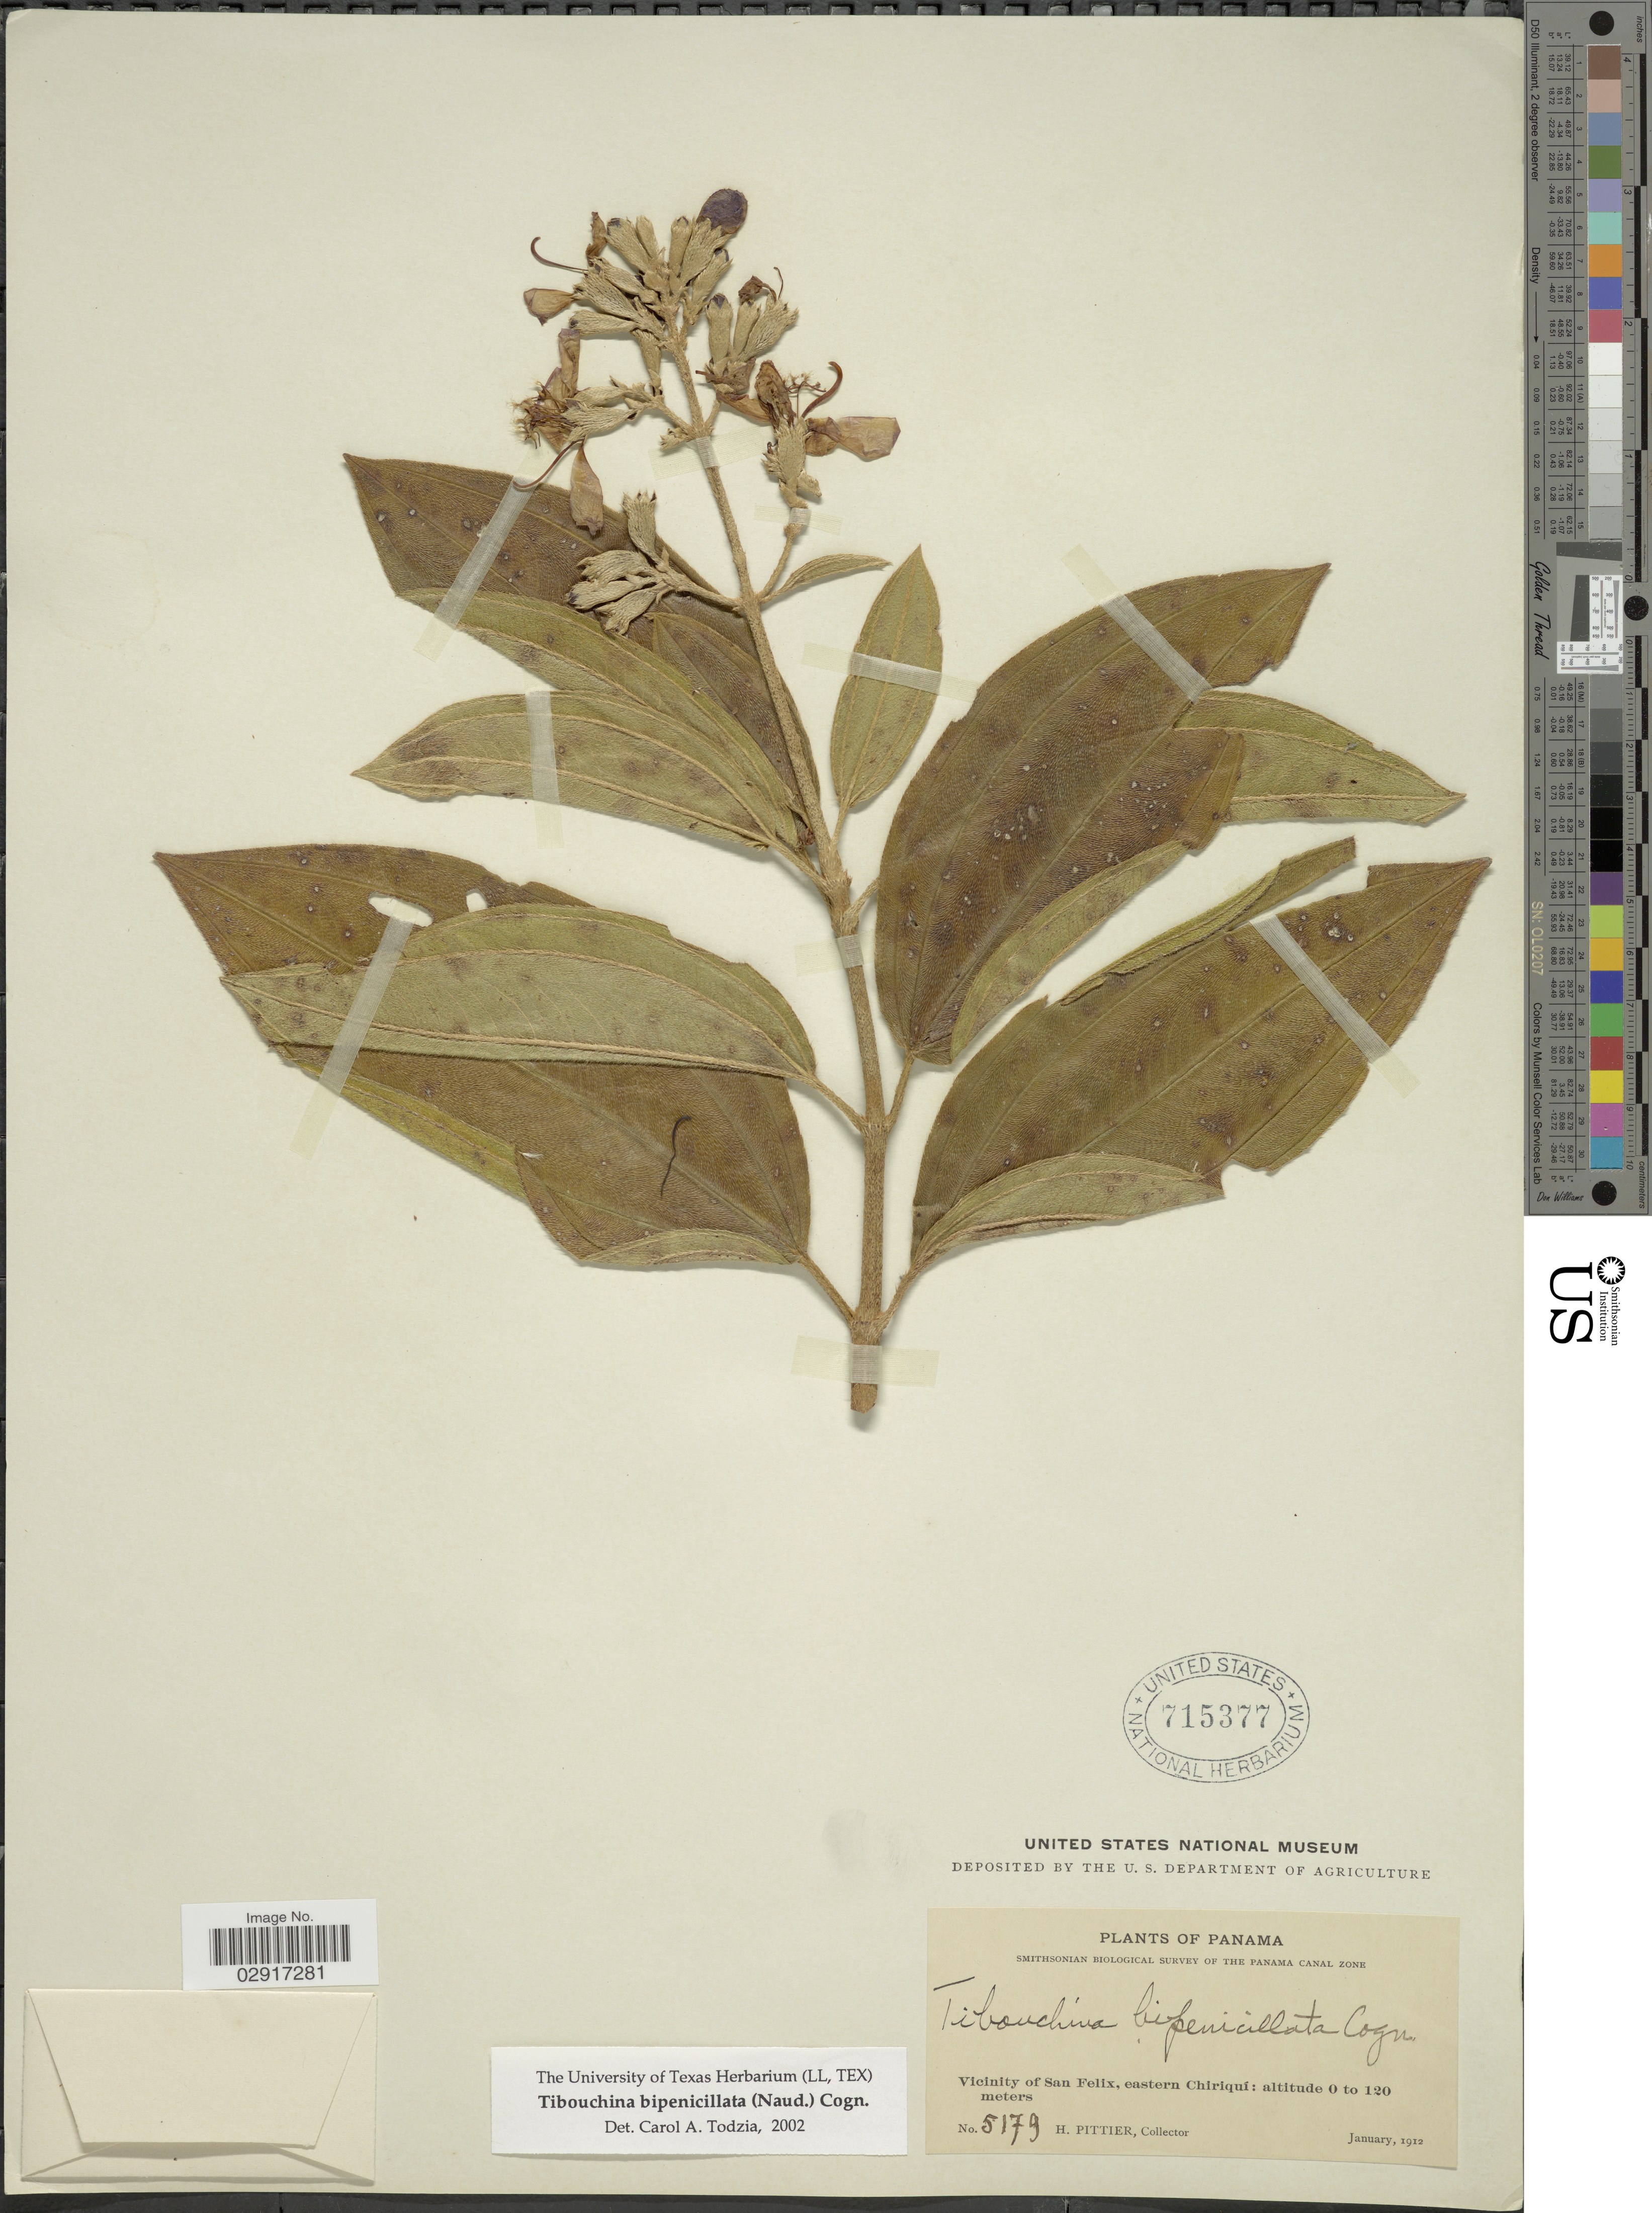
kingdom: Plantae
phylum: Tracheophyta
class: Magnoliopsida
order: Myrtales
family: Melastomataceae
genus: Tibouchina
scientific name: Tibouchina bipenicillata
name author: (Naudin) Cogn.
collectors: H. F. Pittier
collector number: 5179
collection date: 1912-01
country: Panama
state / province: Chiriqui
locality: Vicinity of San Felix, eastern Chiriquí.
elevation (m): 0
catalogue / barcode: US 715377